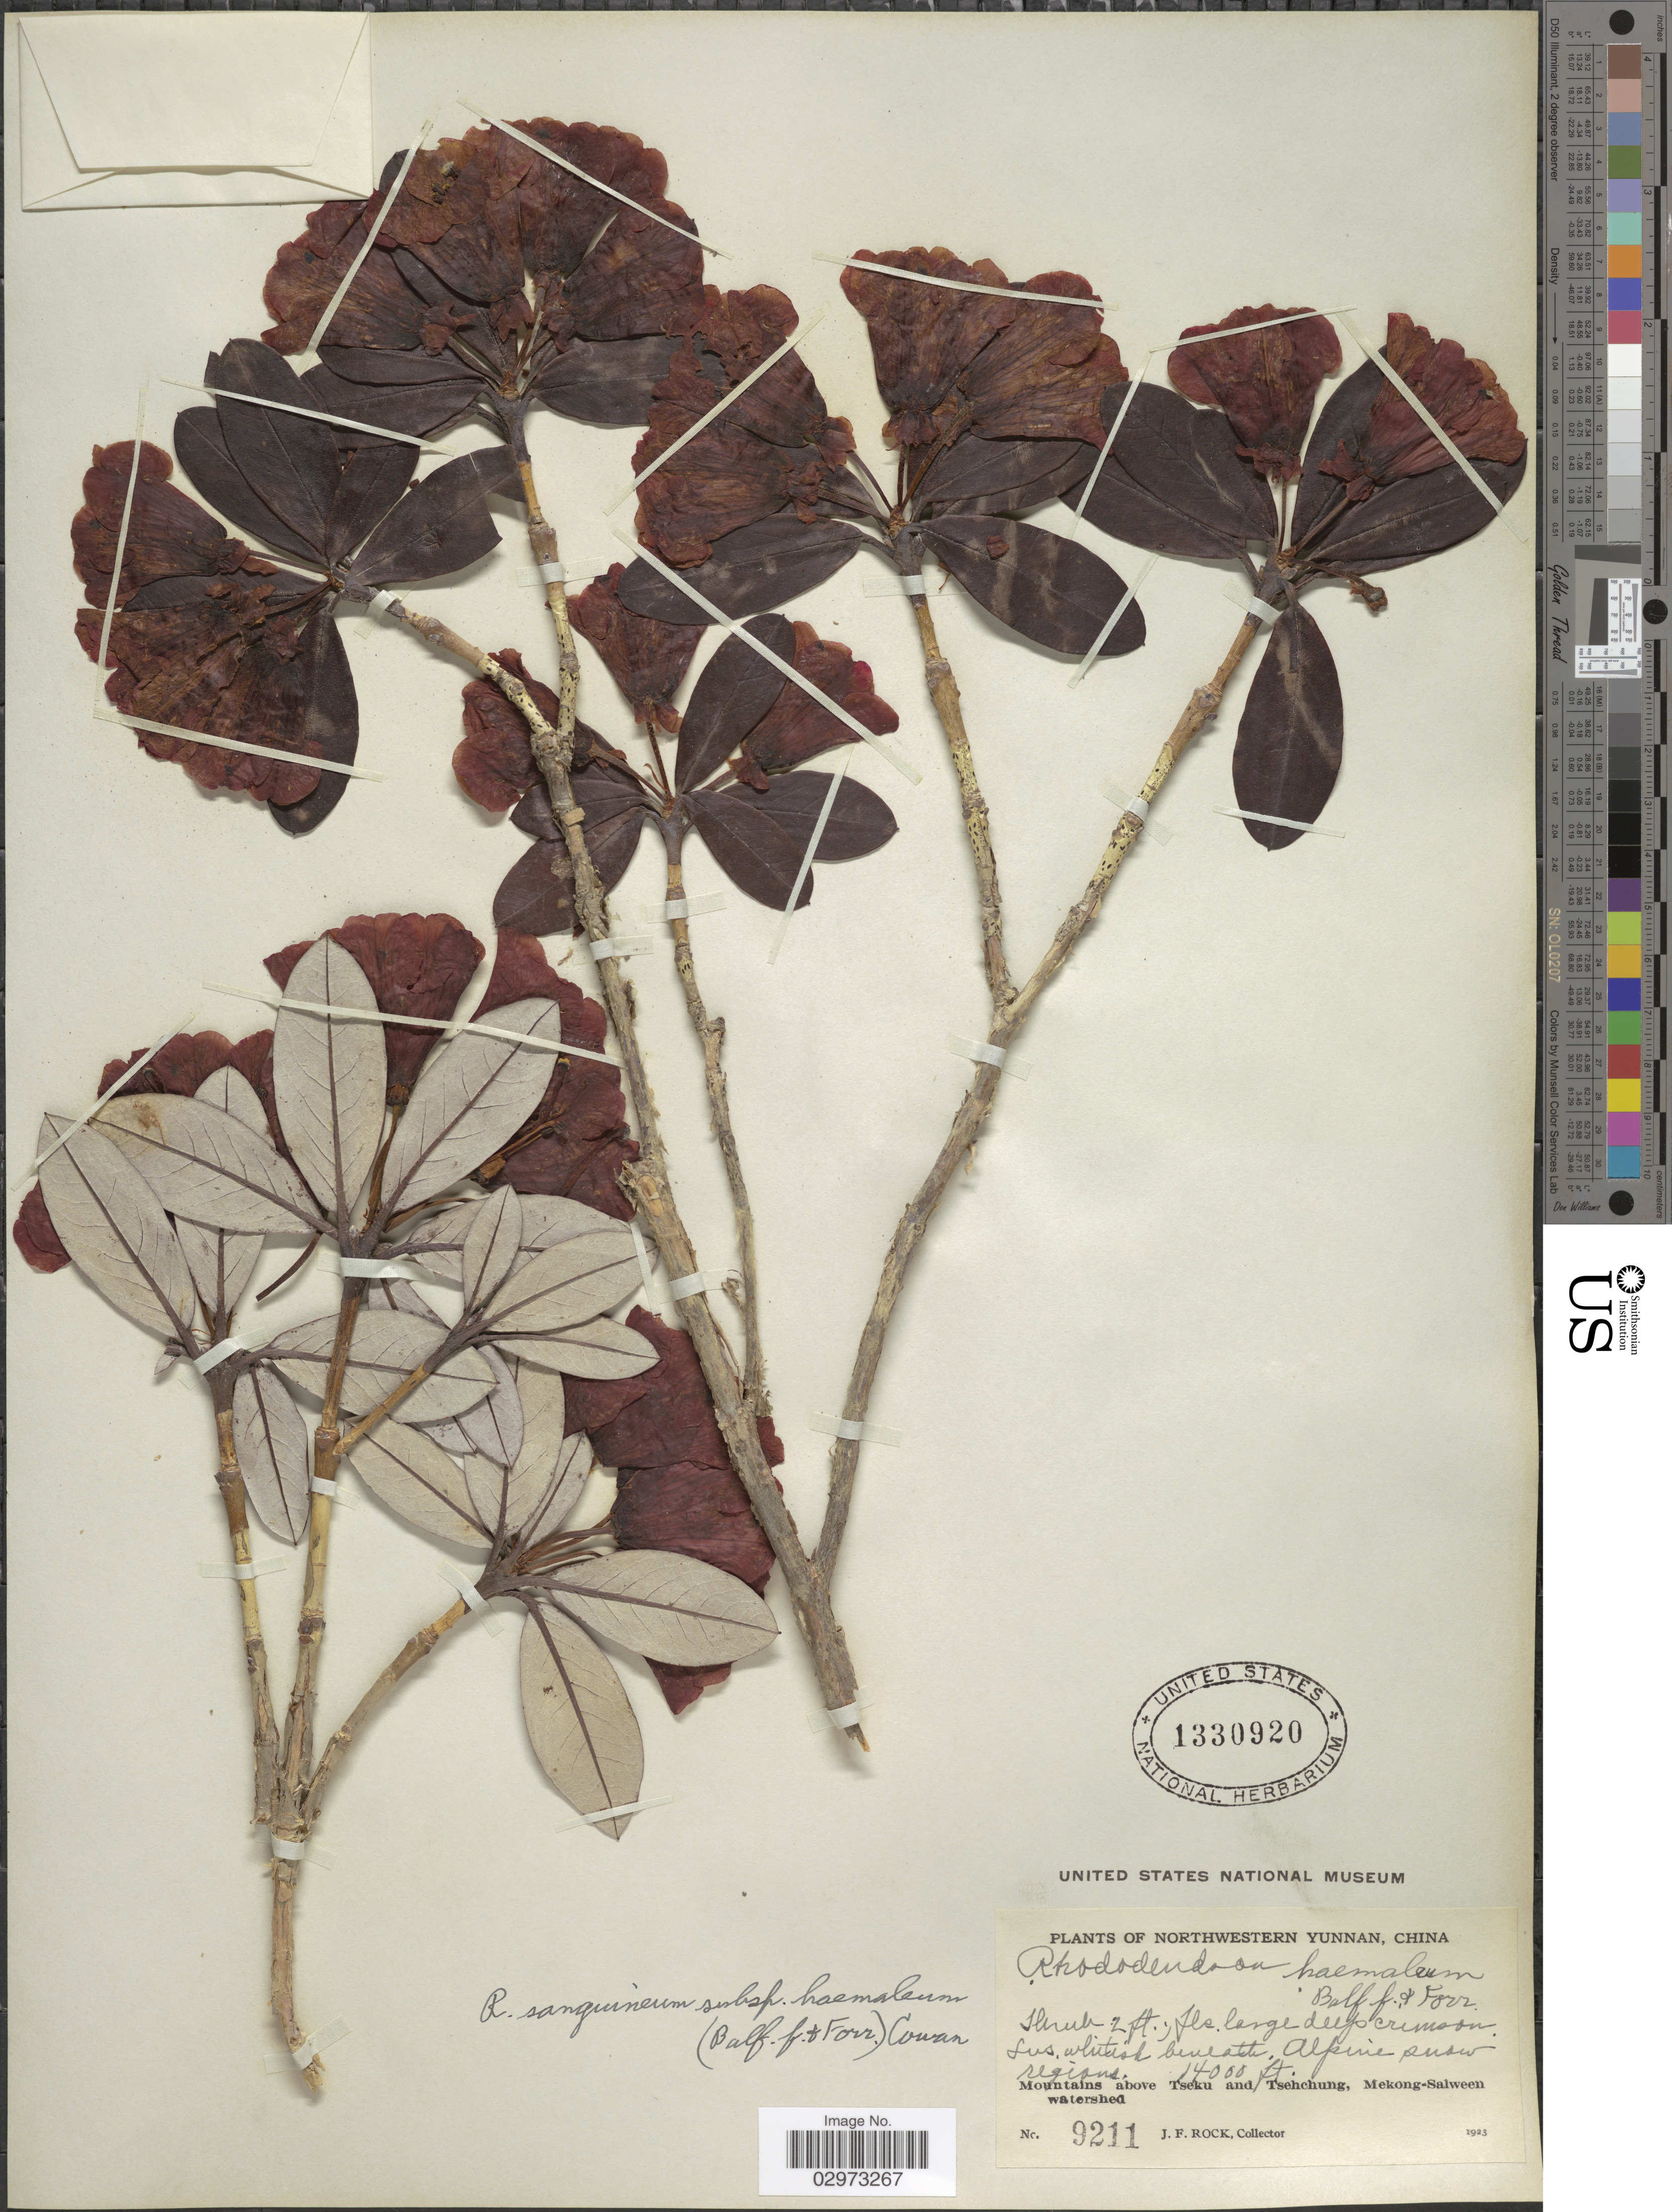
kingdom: Plantae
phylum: Tracheophyta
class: Magnoliopsida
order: Ericales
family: Ericaceae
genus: Rhododendron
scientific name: Rhododendron sanguineum subsp. haemaleum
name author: (Balf. f. & Forrest) Cowan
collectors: J. Rock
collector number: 9211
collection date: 1923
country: China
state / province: Yunnan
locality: Northwestern Yunnan. Alpine snow regions. Mountains above Tseku and Tsehchung, Mekong-Salween watershed.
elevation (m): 4267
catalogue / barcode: US 1330920